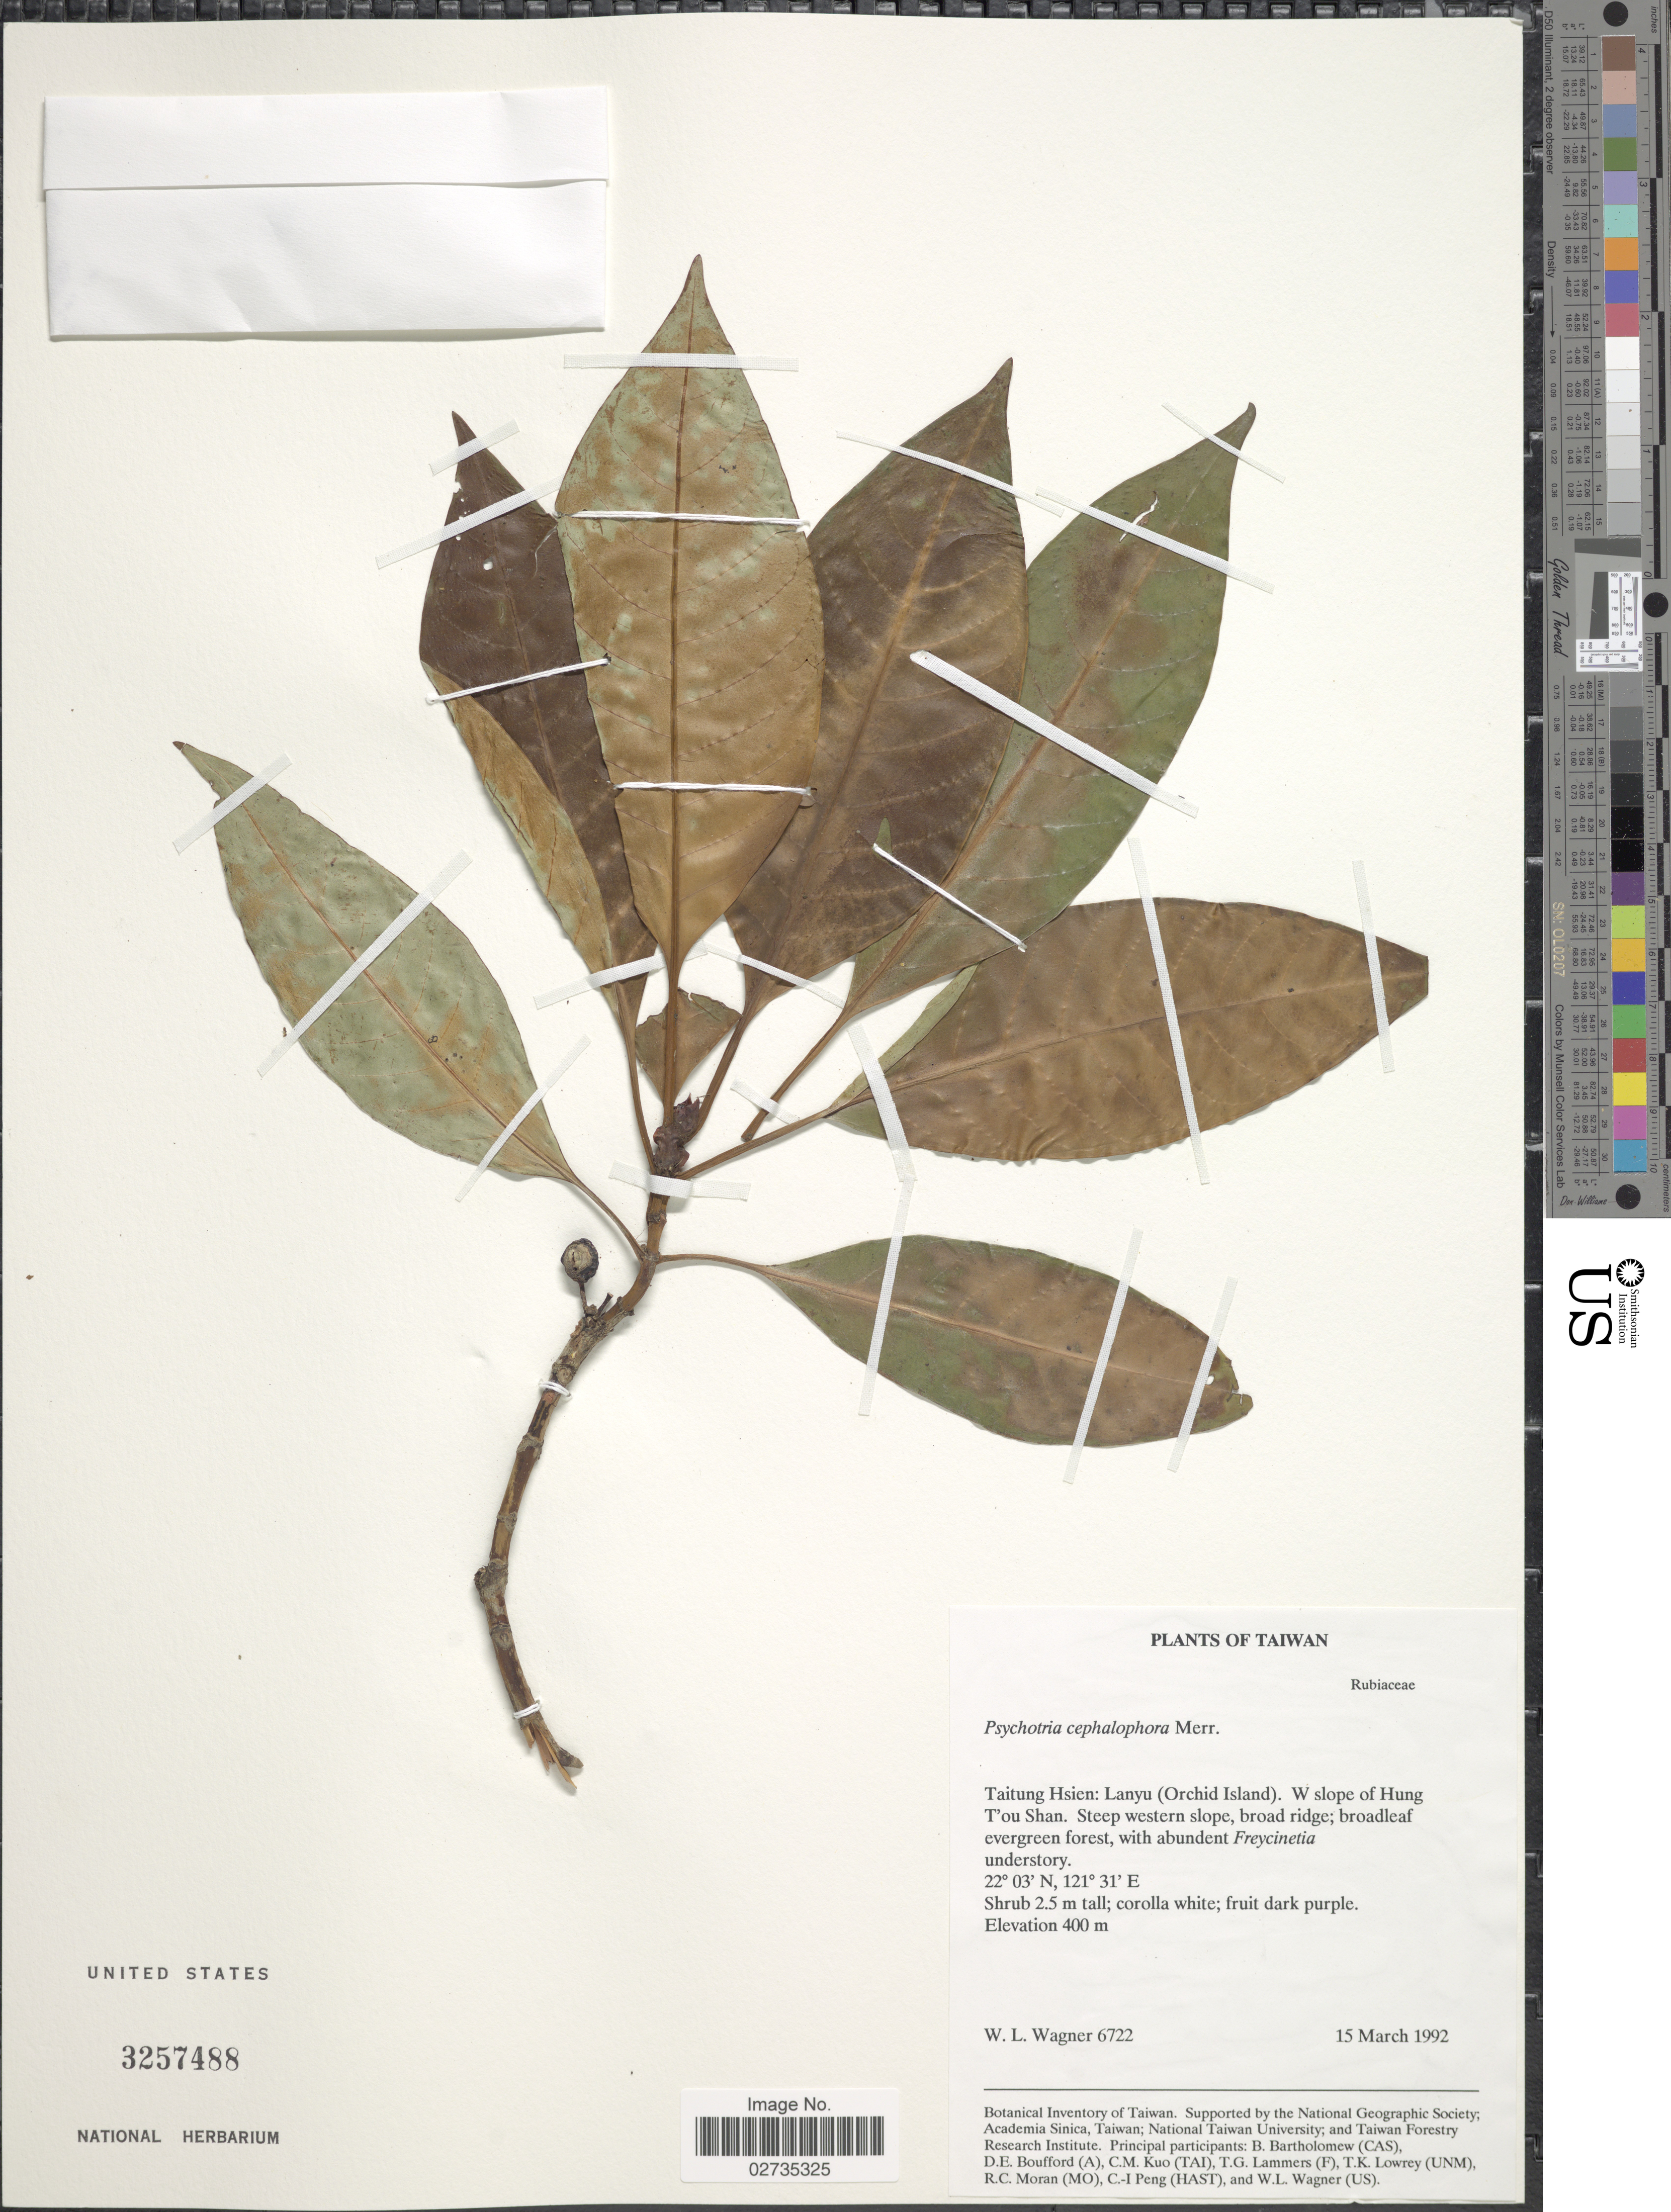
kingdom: Plantae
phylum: Tracheophyta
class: Magnoliopsida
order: Gentianales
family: Rubiaceae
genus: Psychotria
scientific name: Psychotria cephalophora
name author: Merr.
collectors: W. L. Wagner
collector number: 6722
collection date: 1992-03-15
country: Taiwan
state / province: Taitung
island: Lanyu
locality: Taitung Hsien: Lanyu (Orchid Island), W slope of Hung T'ou Shan, Steep western slope, broad ridge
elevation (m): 400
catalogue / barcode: US 3257488